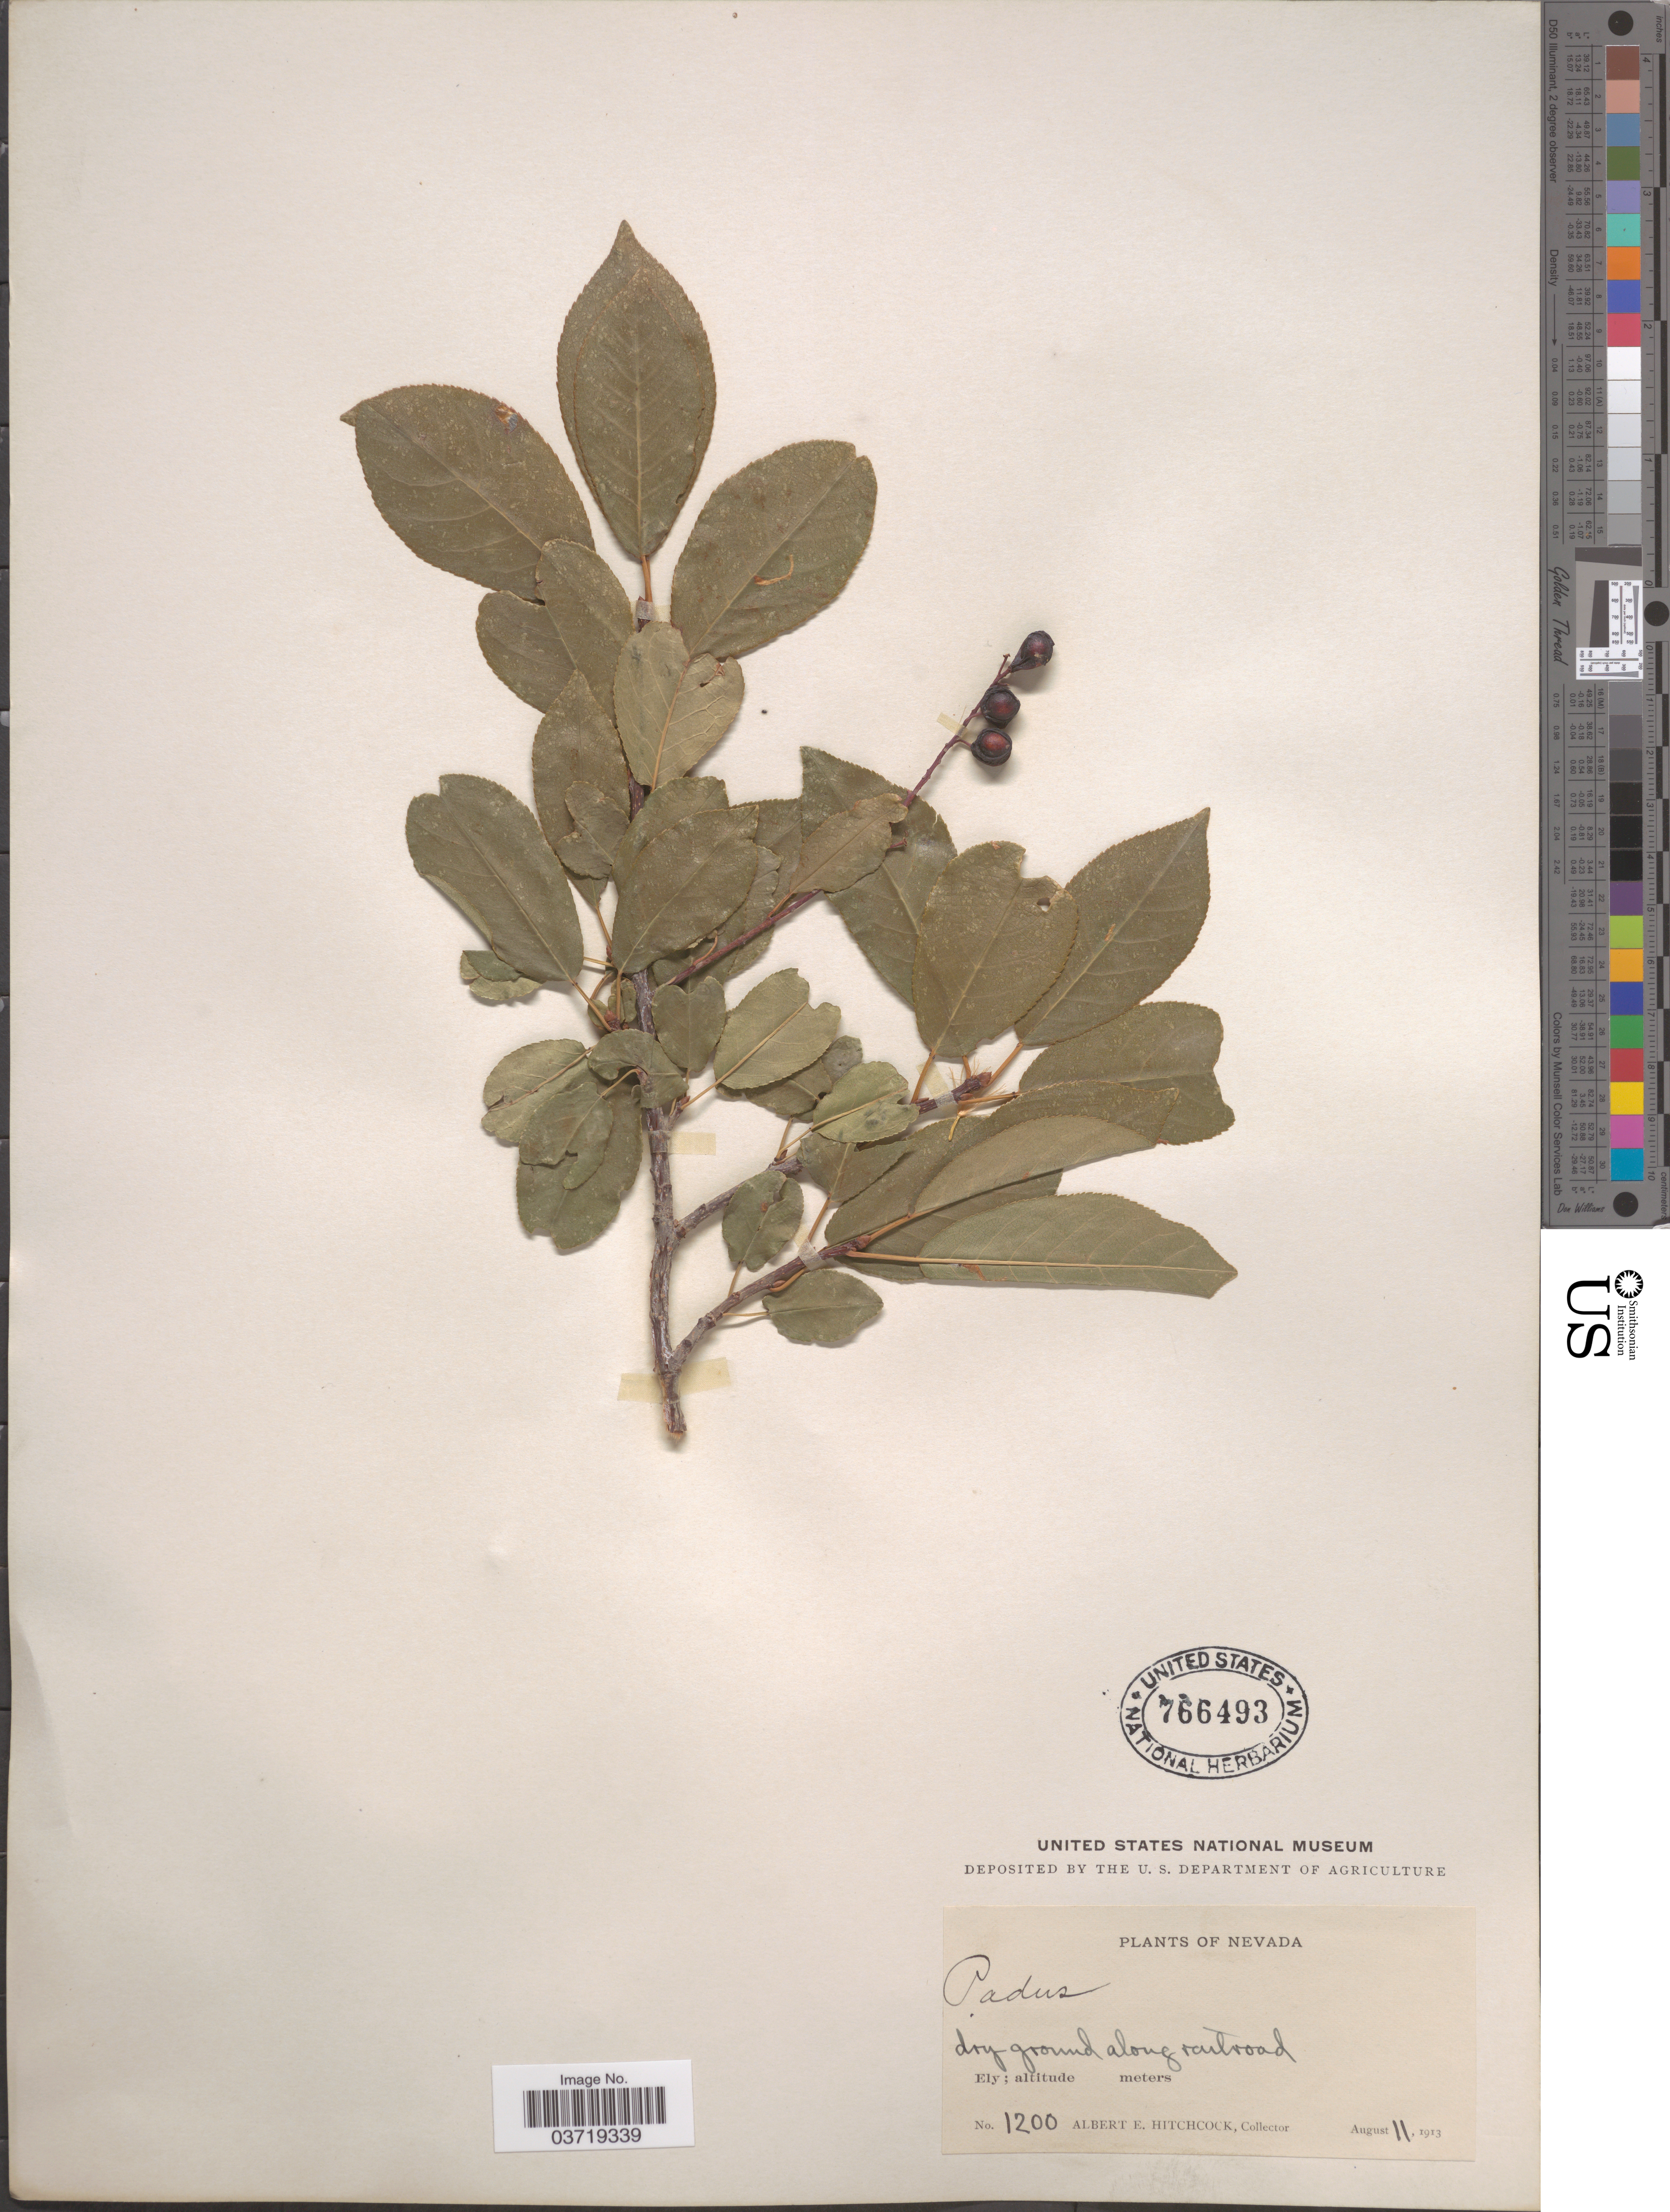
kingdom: Plantae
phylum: Tracheophyta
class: Magnoliopsida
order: Rosales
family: Rosaceae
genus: Prunus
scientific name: Prunus virginiana var. demissa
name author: (Nutt.) Torr.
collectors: A. Hitchcock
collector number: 1200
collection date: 1913-08-11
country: United States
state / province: Nevada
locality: Along railroad. Ely.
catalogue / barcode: US 766493